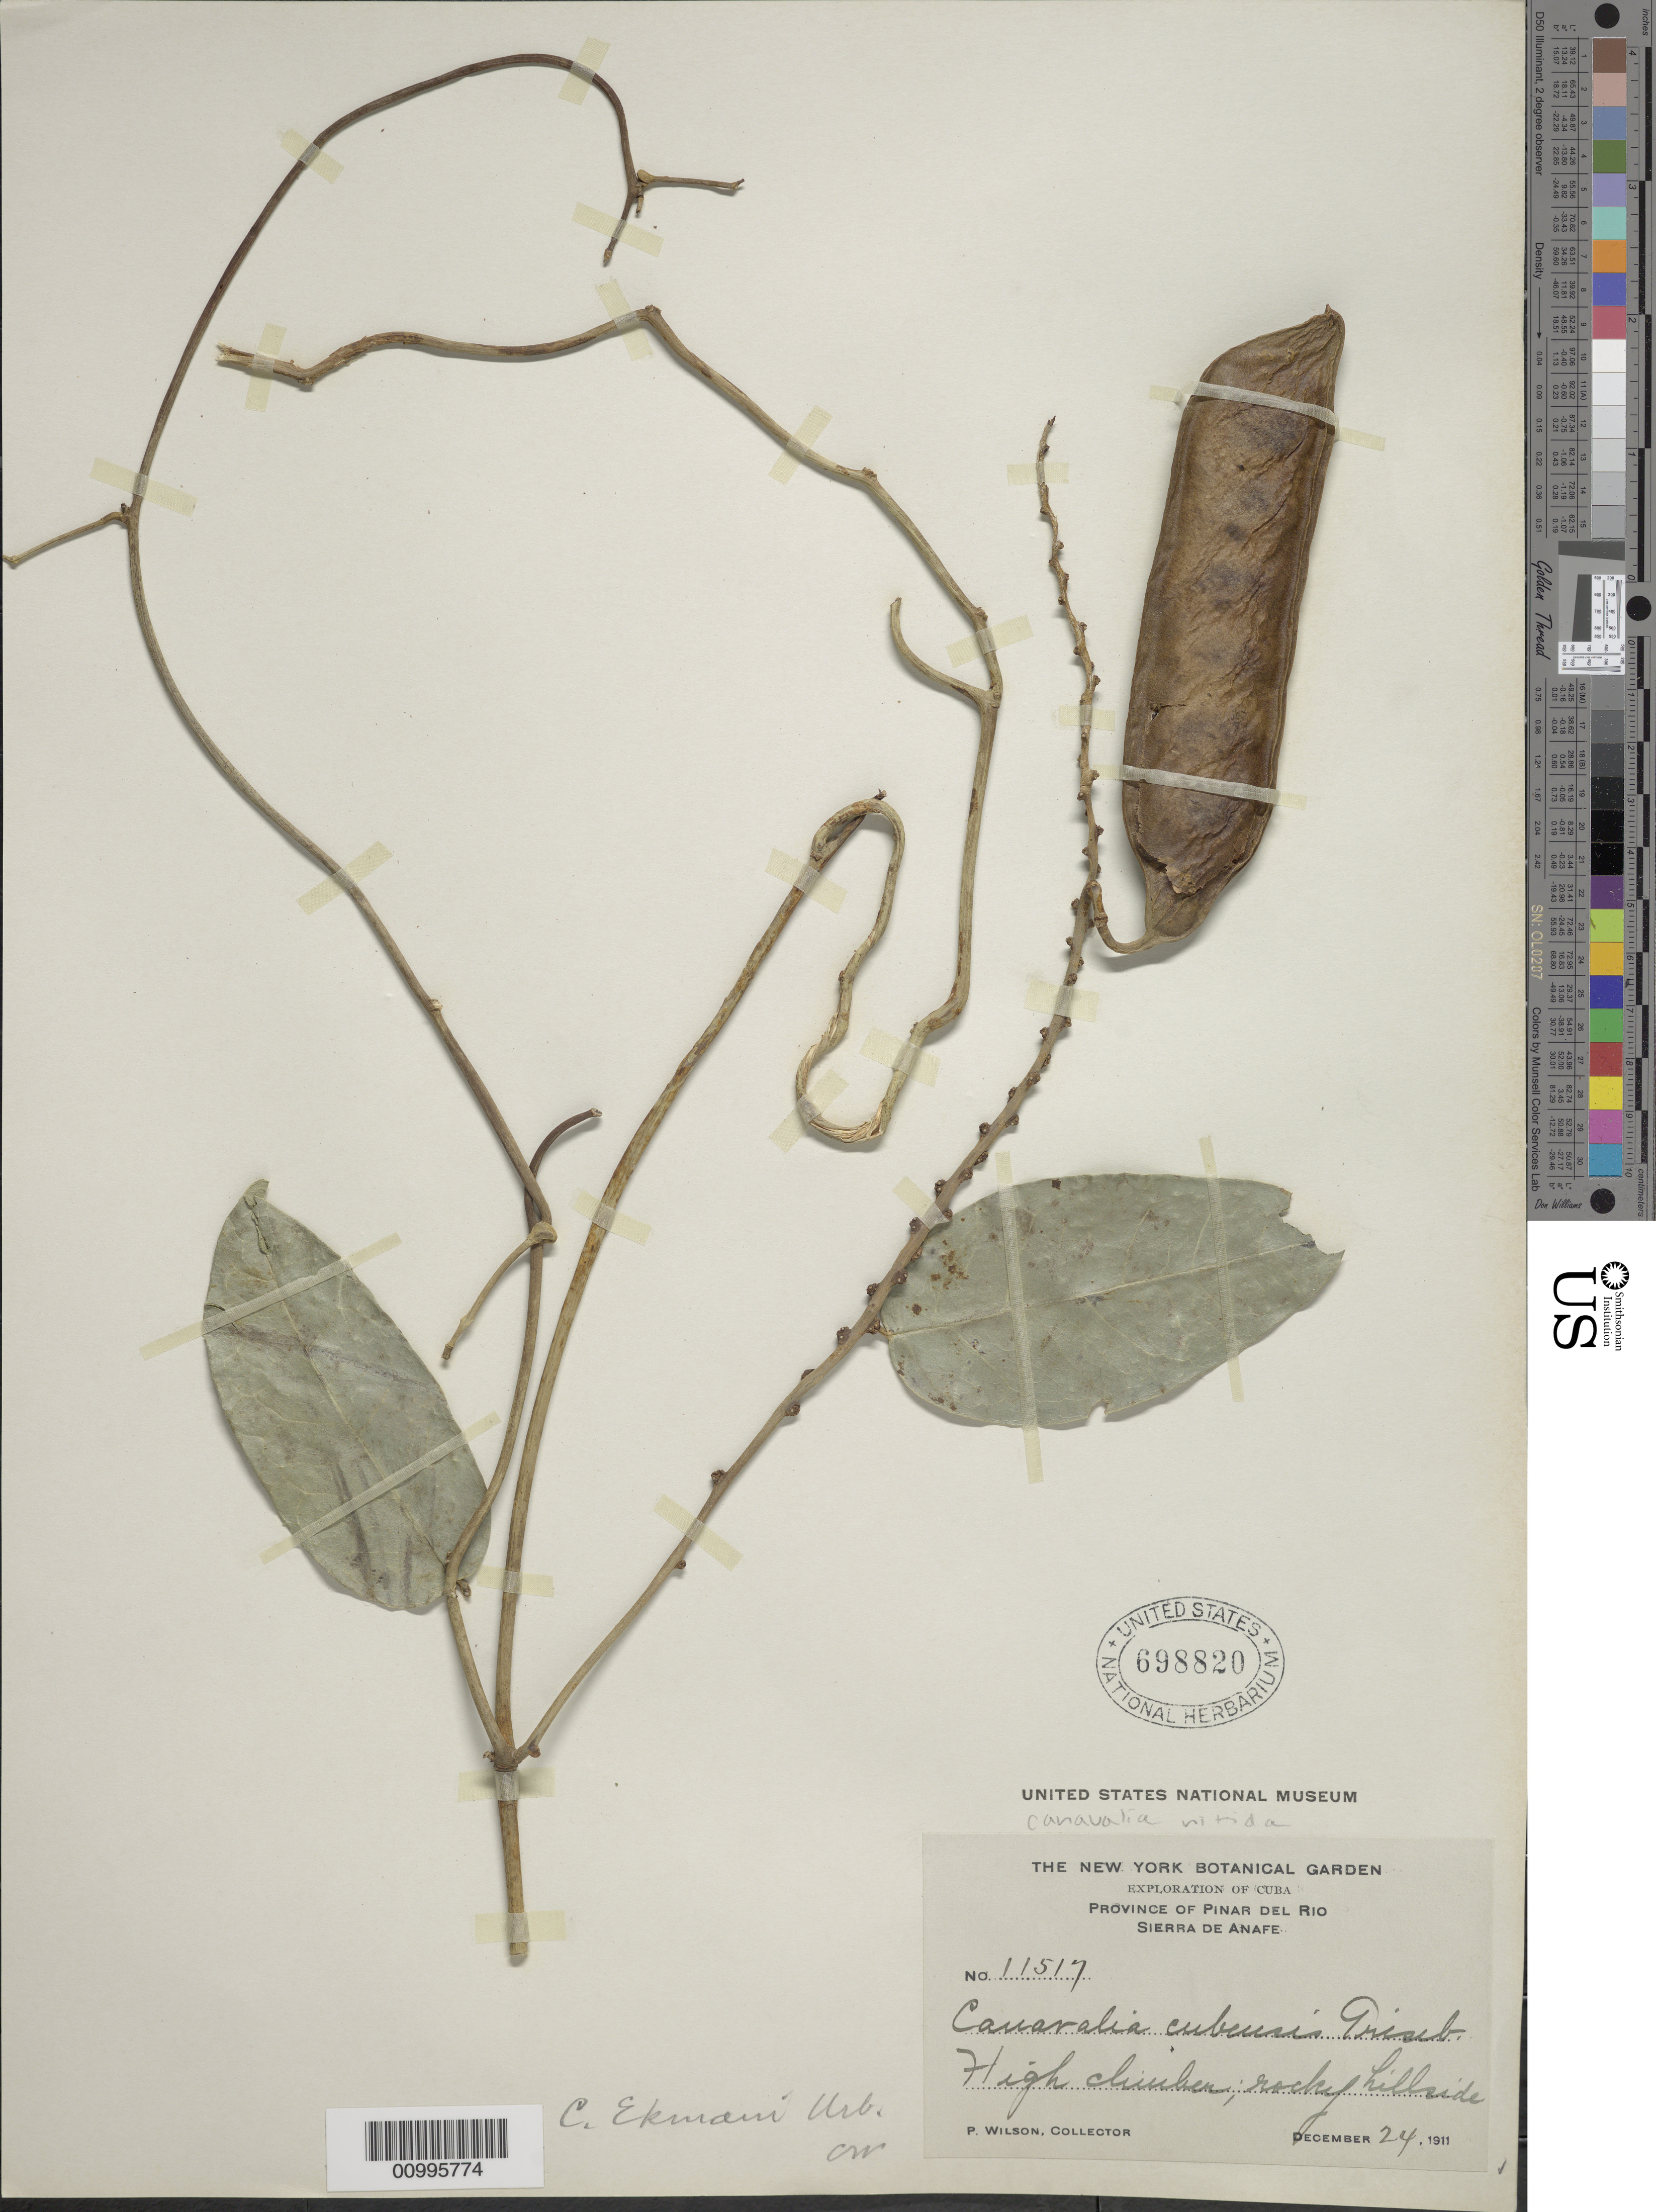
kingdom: Plantae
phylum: Tracheophyta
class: Magnoliopsida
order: Fabales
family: Fabaceae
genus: Canavalia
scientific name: Canavalia nitida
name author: (Cav.) Piper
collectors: P. Wilson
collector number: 11517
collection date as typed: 24 Dec 1911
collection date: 1911-12-24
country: Cuba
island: Cuba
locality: Province of Pinar del Rio Sierra de Anafe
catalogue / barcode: US 698820